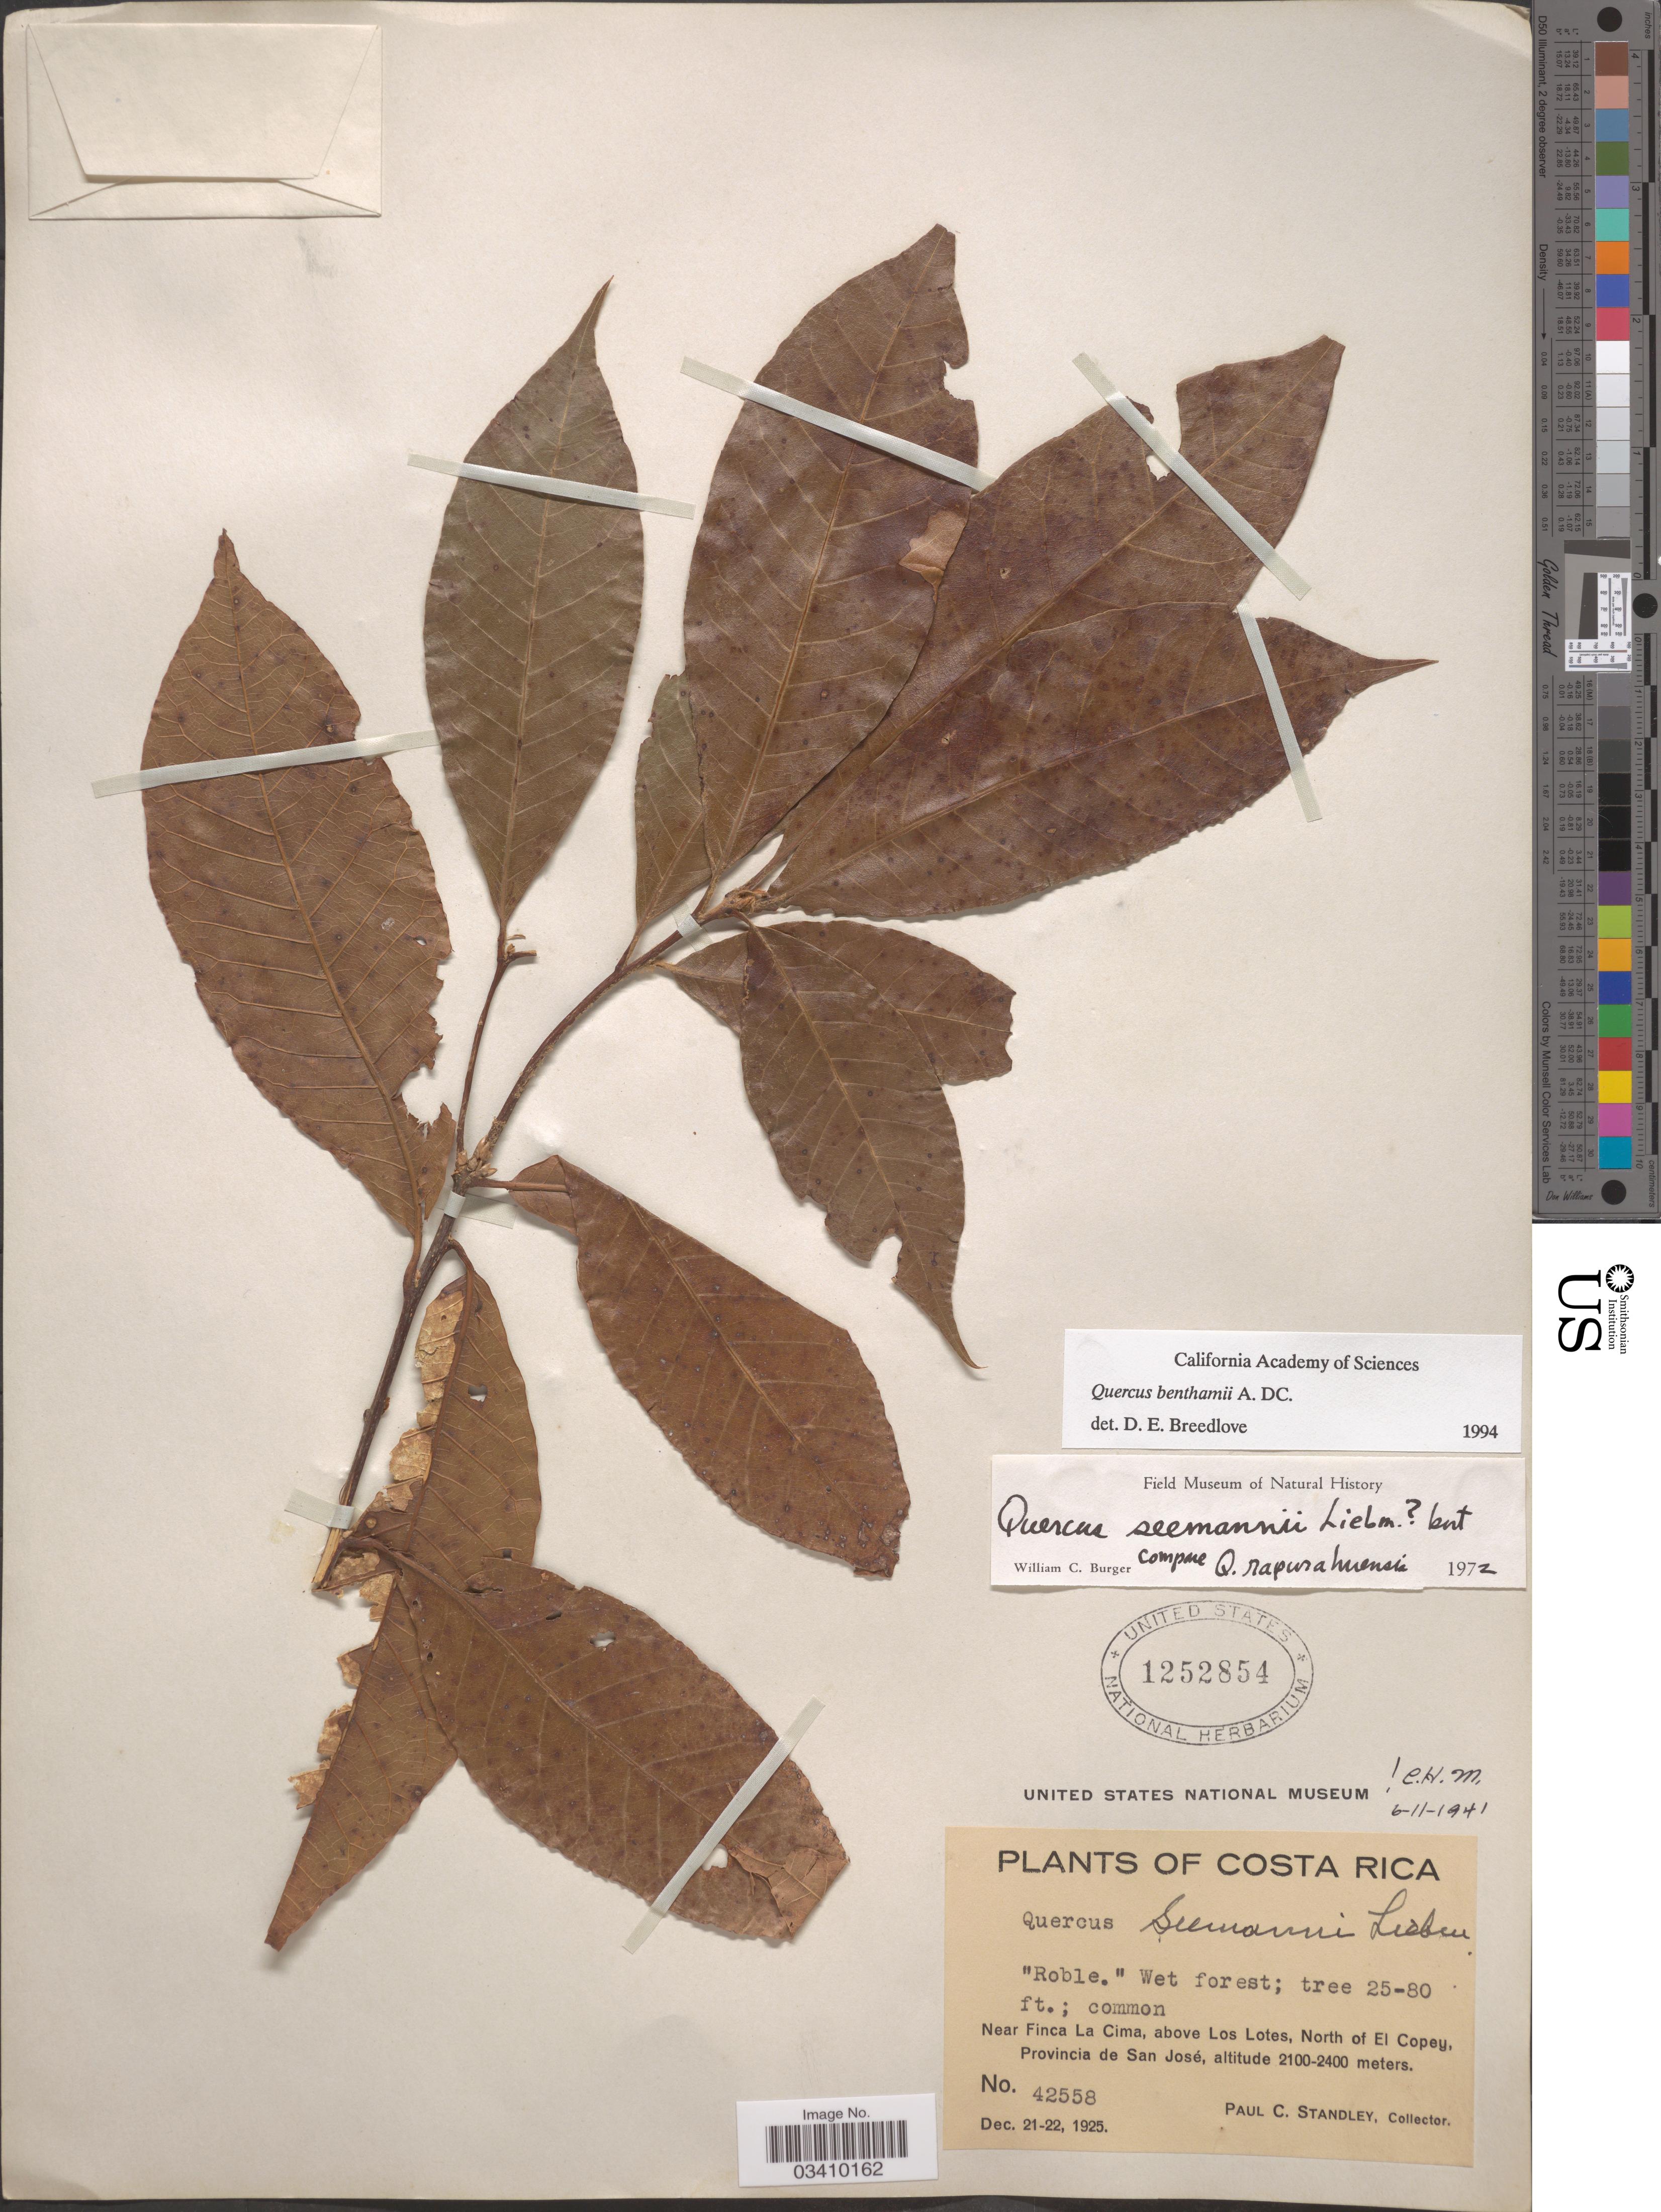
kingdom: Plantae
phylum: Tracheophyta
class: Magnoliopsida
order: Fagales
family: Fagaceae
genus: Quercus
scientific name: Quercus benthamii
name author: A. DC.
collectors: P. C. Standley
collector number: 42558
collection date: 1925-12-21/1925-12-22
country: Costa Rica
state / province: San José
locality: Near Finca La Cima, above Los Lotes, North of El Copey.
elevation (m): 2100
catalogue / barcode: US 1252854